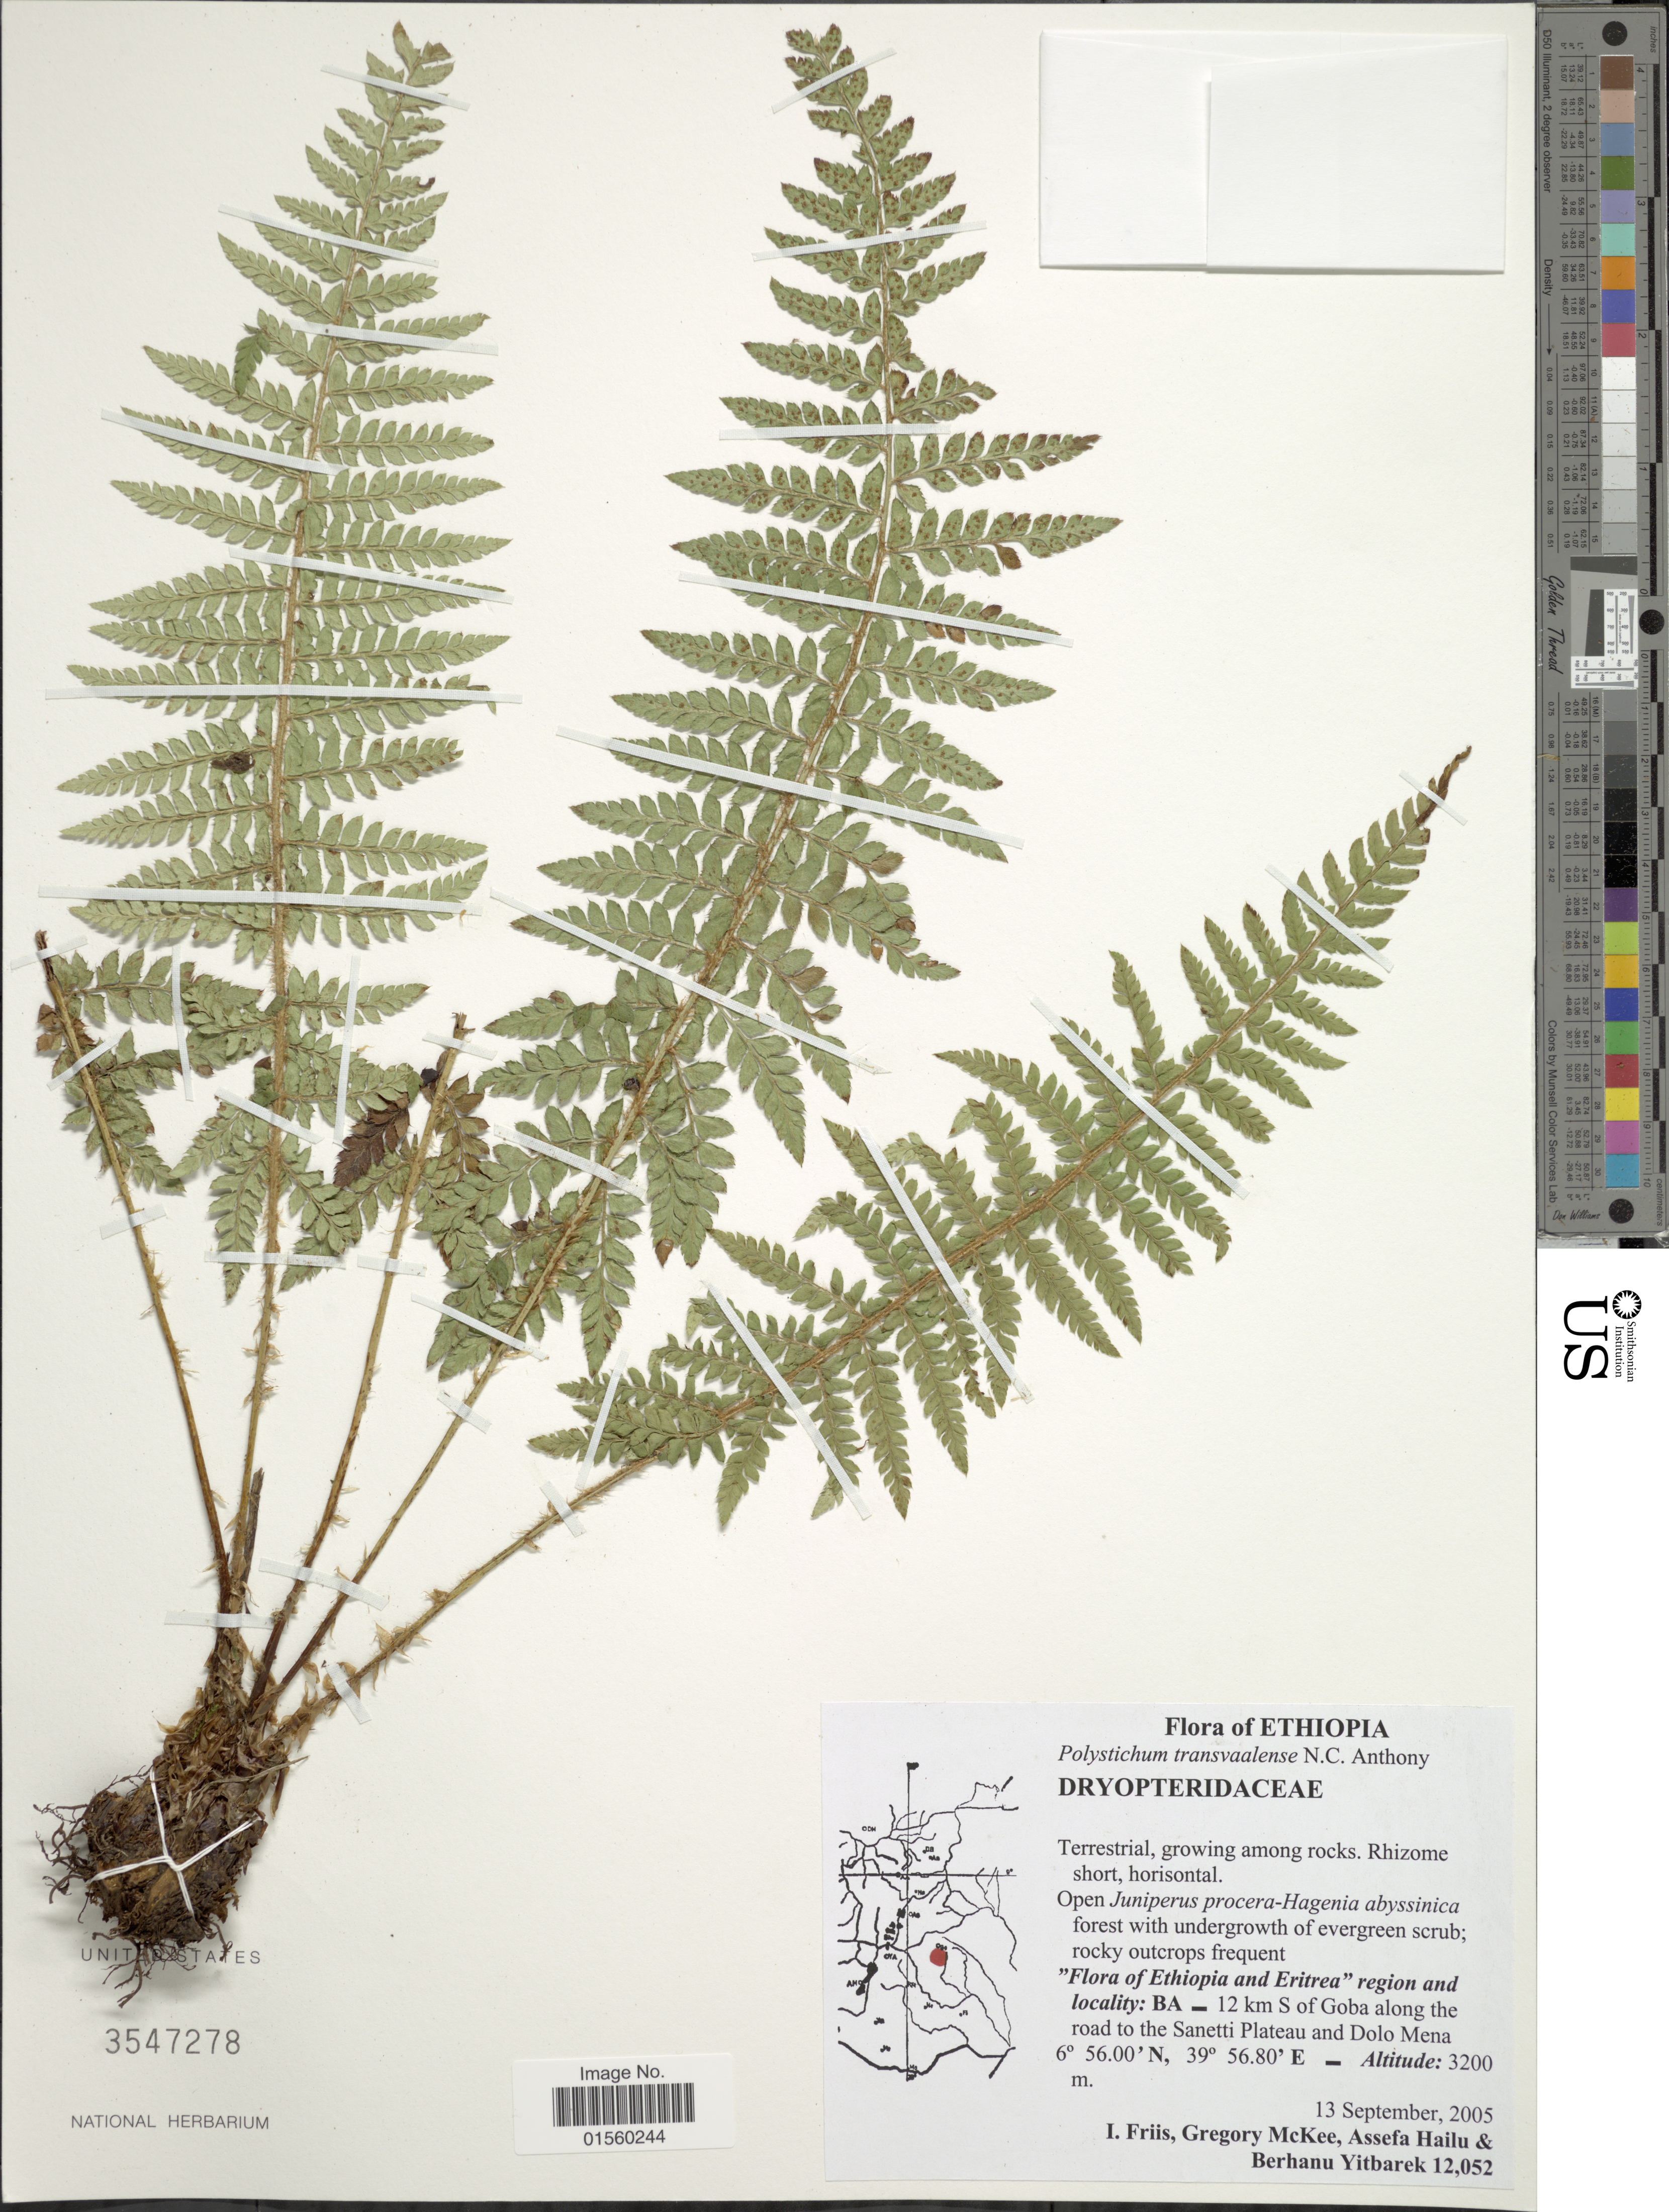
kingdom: Plantae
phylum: Tracheophyta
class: Polypodiopsida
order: Polypodiales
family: Dryopteridaceae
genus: Polystichum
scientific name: Polystichum transvaalense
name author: N.C. Anthony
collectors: I. Friis, G. S. McKee, A. Hailu & B. Yitbarek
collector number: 12052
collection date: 2005-09-13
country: Ethiopia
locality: Flora of Ethiopia and Eritrea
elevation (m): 3200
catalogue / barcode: US 3547278